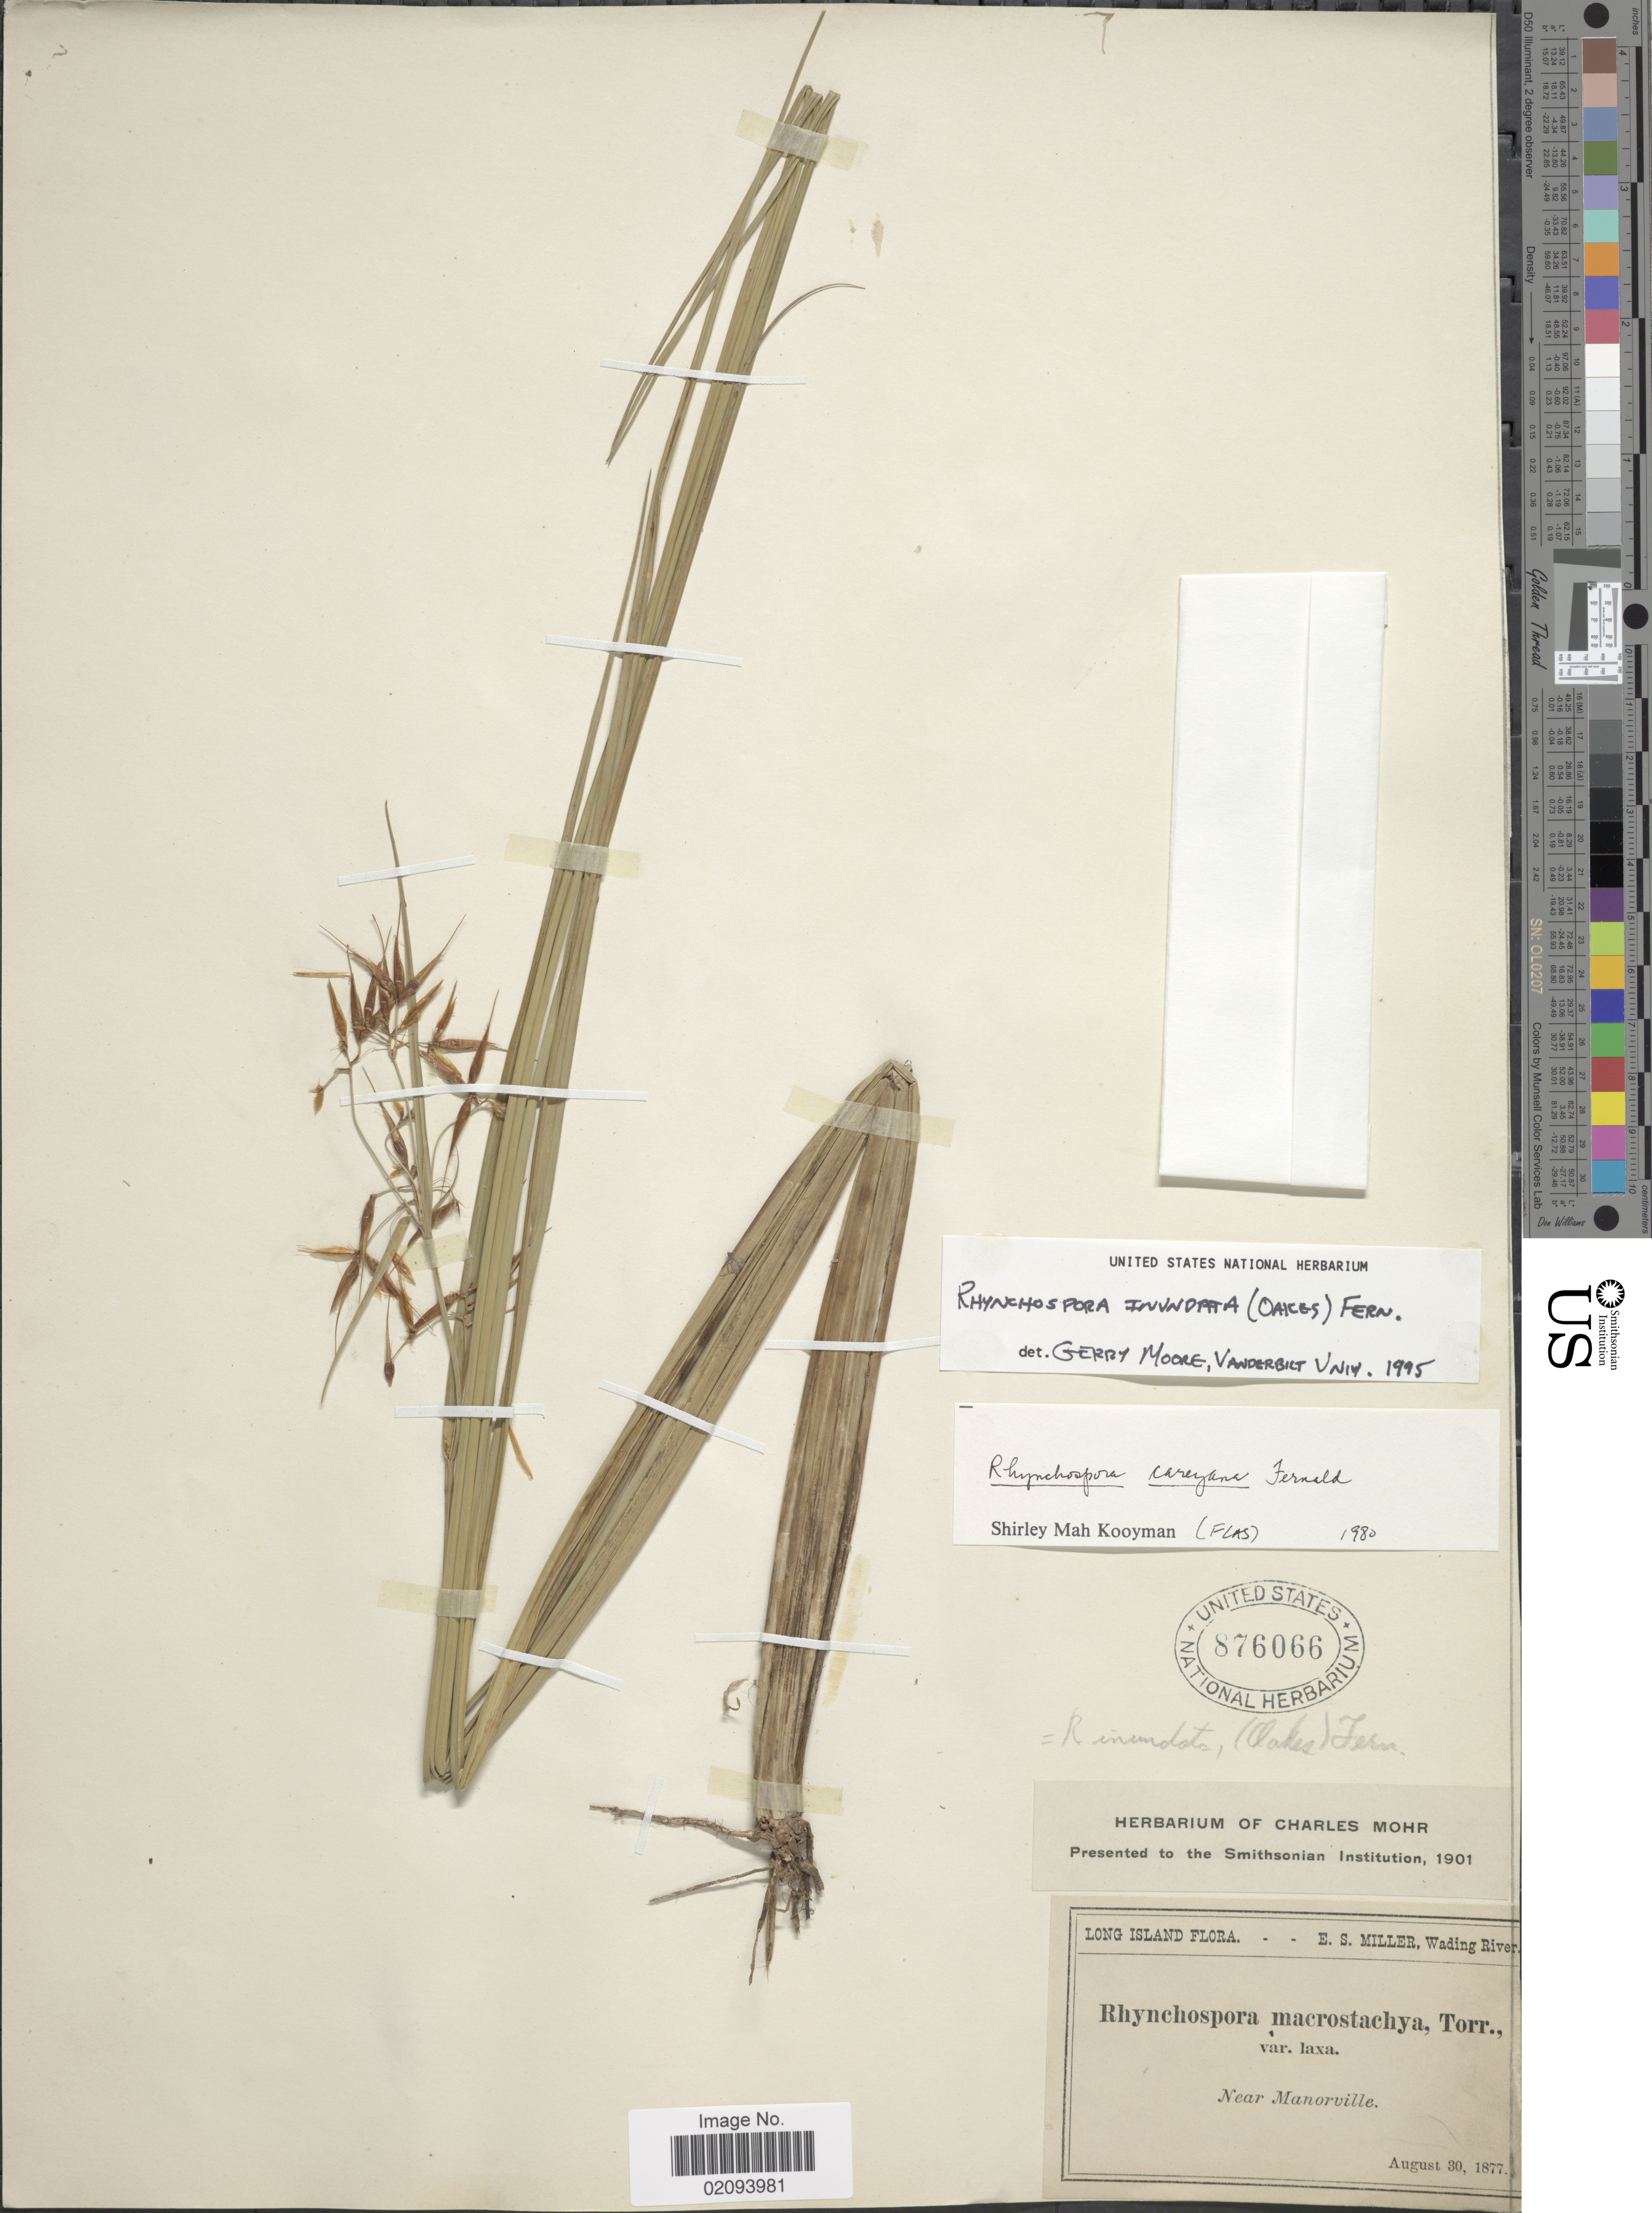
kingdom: Plantae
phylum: Tracheophyta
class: Liliopsida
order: Poales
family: Cyperaceae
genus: Rhynchospora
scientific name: Rhynchospora inundata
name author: (Oakes) Fernald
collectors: E. S. Miller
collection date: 1877-08-30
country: United States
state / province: New York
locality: Long Island. Near Manorville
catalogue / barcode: US 876066